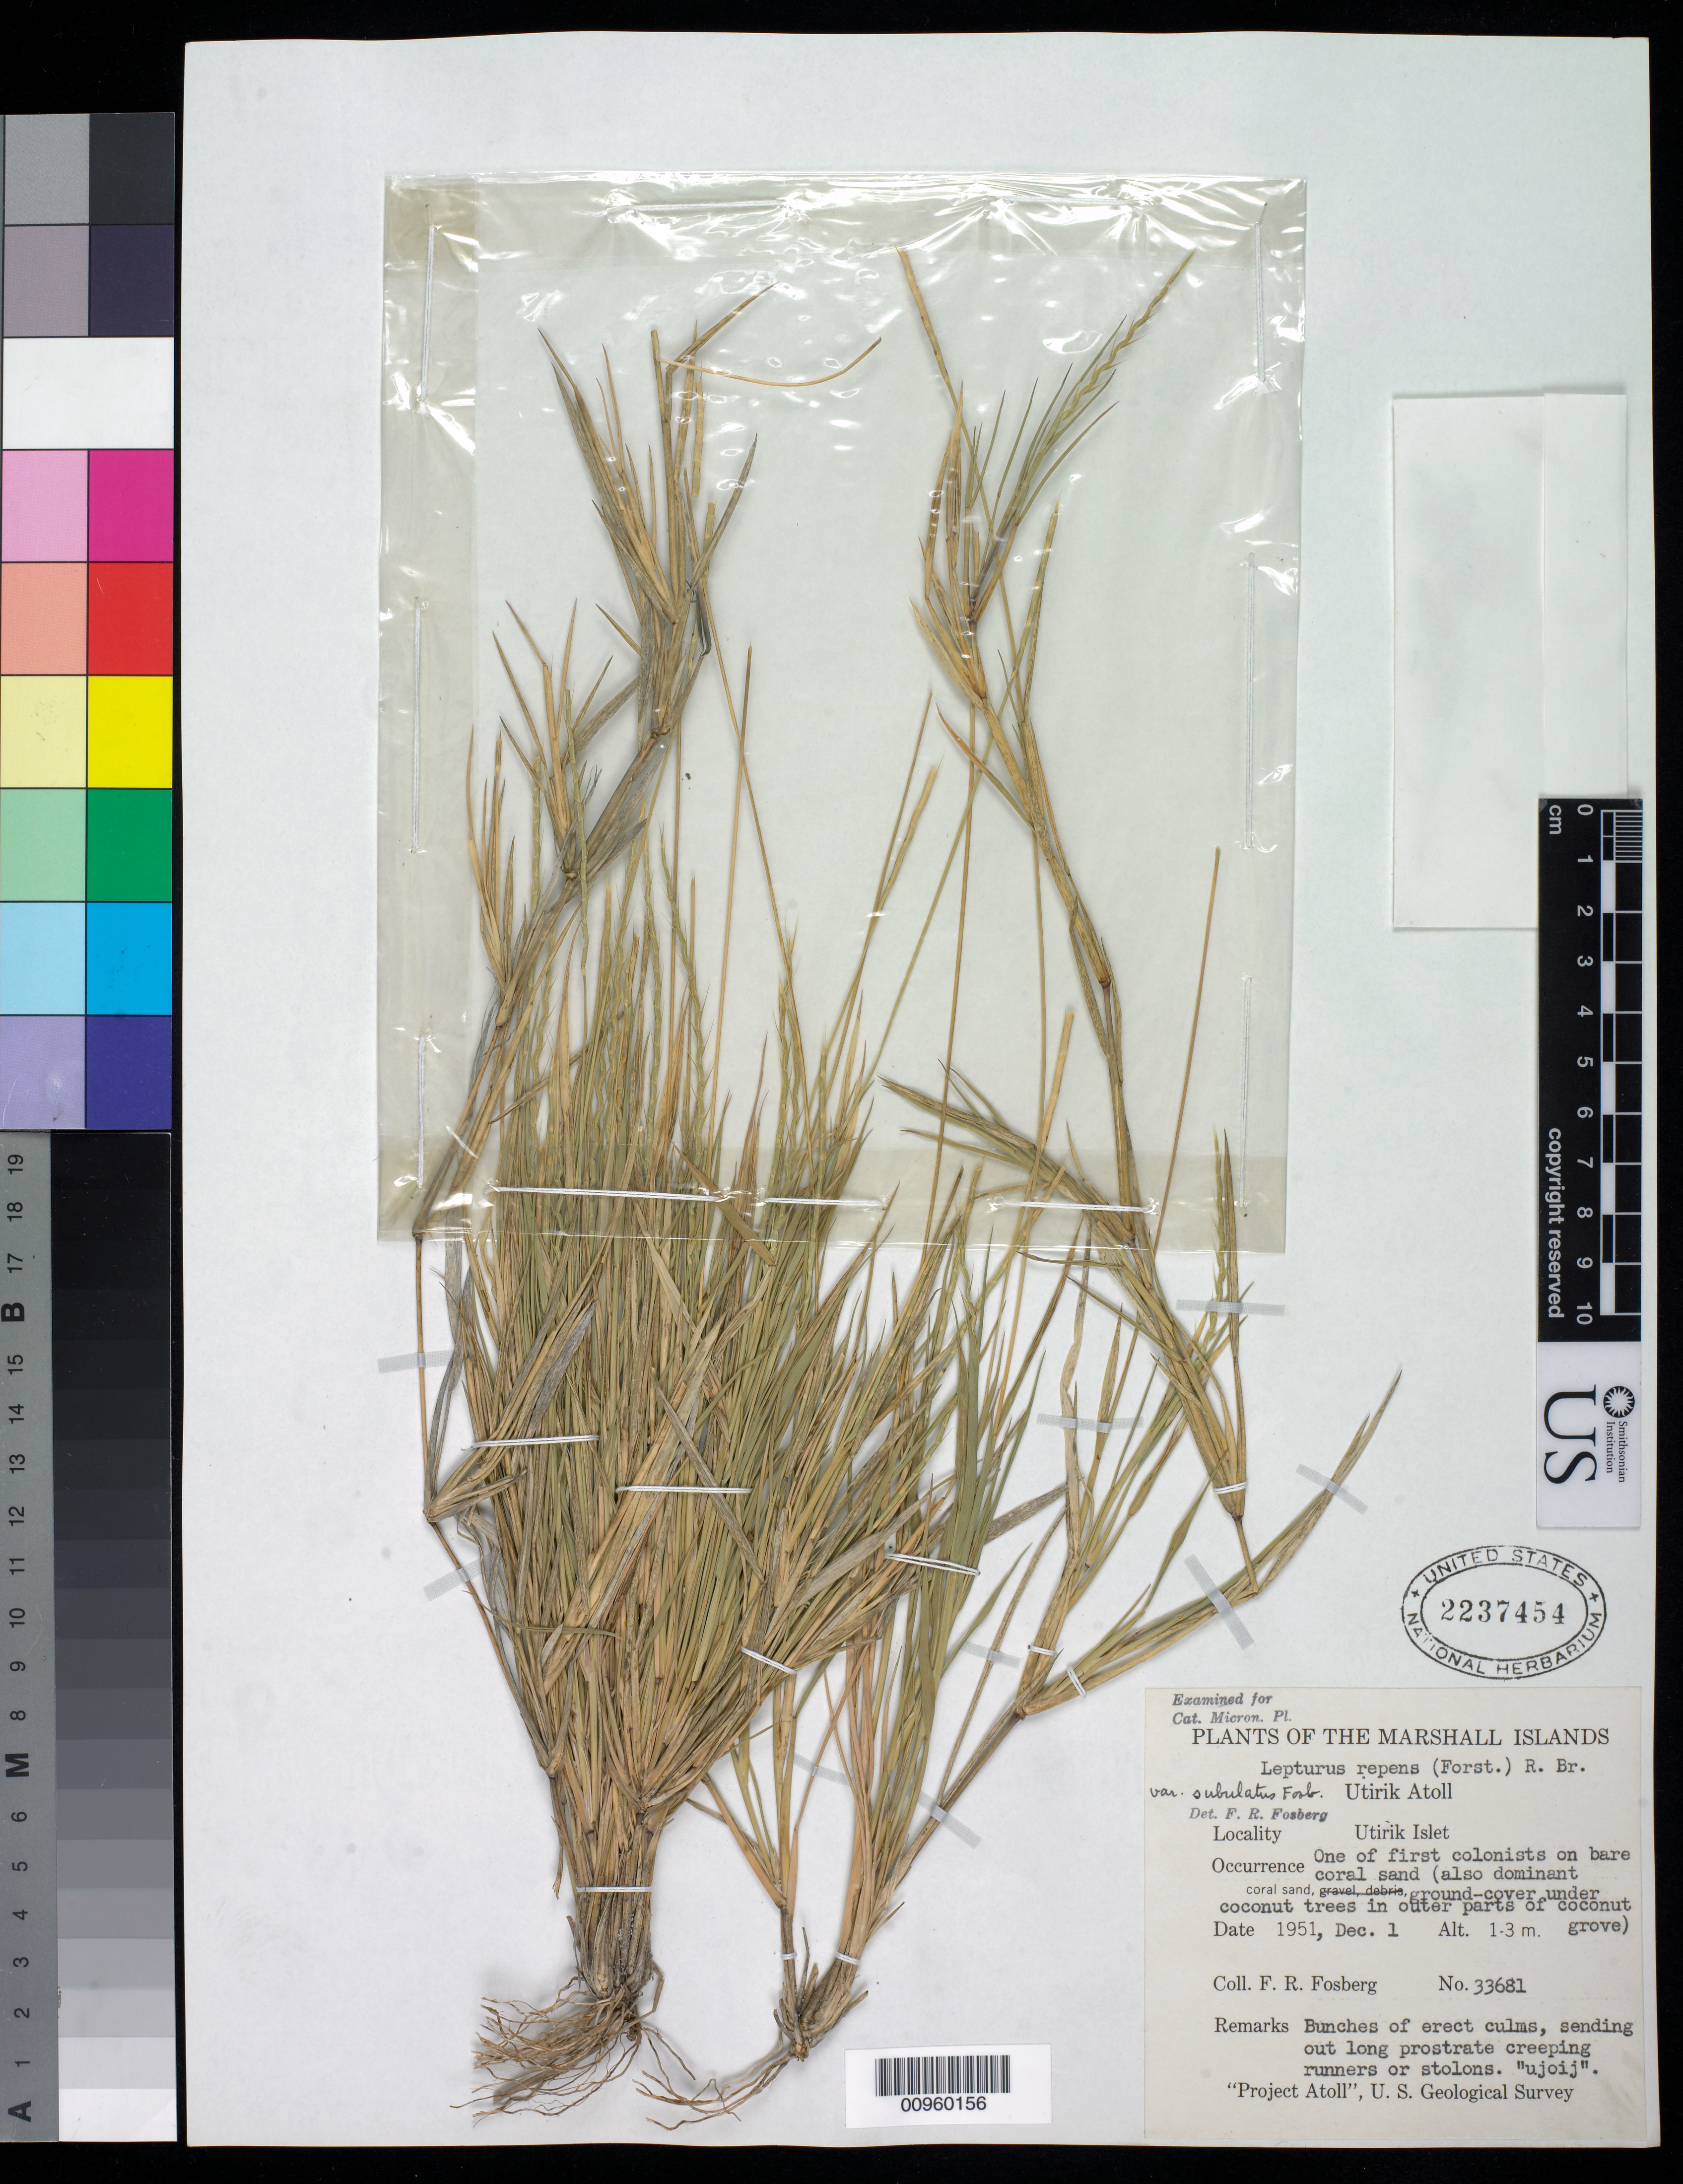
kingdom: Plantae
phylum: Tracheophyta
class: Liliopsida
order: Poales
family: Poaceae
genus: Lepturus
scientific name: Lepturus repens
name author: (J.R. Forst.) R. Br.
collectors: F. R. Fosberg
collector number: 33681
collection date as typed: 01 Dec 1951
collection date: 1951-12-01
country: Marshall Islands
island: Utrik Atoll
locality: One of first colonist on bare coral sand. Ground-cover under coconut trees in outer part of coconut.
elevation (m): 1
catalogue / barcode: US 2237454